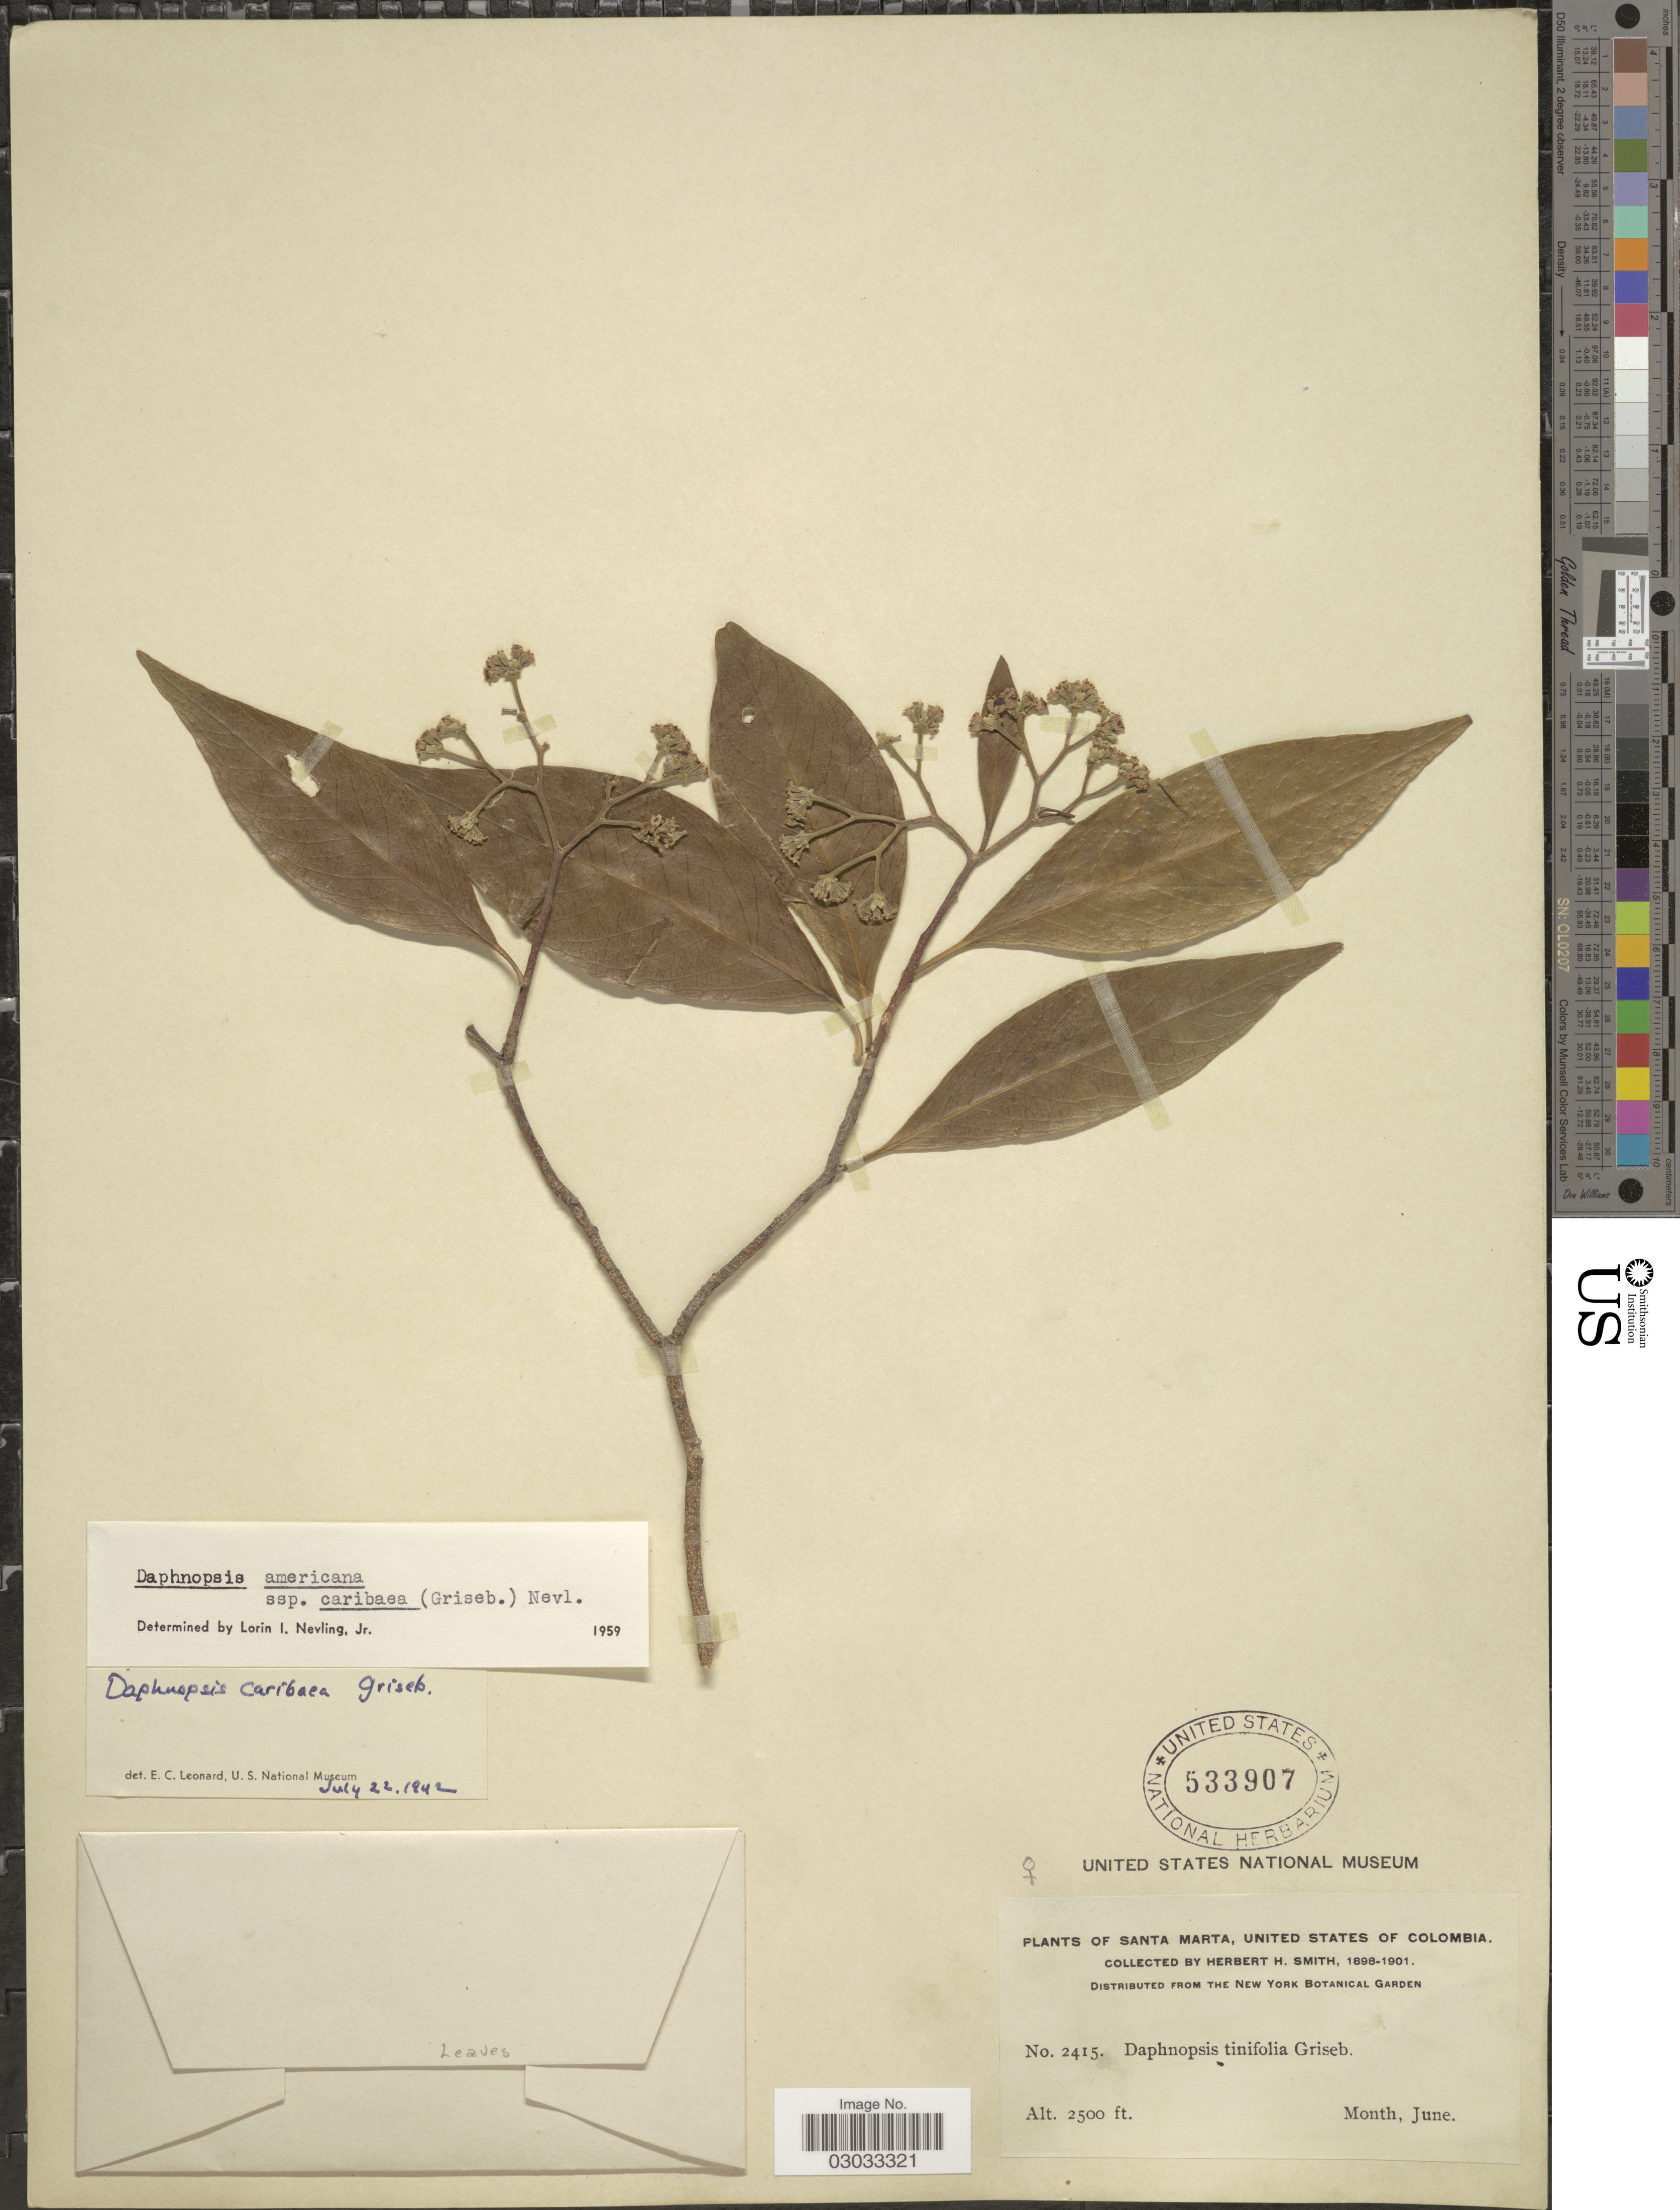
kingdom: Plantae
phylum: Tracheophyta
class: Magnoliopsida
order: Malvales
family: Thymelaeaceae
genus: Daphnopsis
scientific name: Daphnopsis americana subsp. caribaea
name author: (Griseb.) Nevling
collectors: Herbert H. Smith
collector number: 2415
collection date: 1898-06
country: Colombia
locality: Santa Marta, United States of Colombia.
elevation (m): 762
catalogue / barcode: US 533907